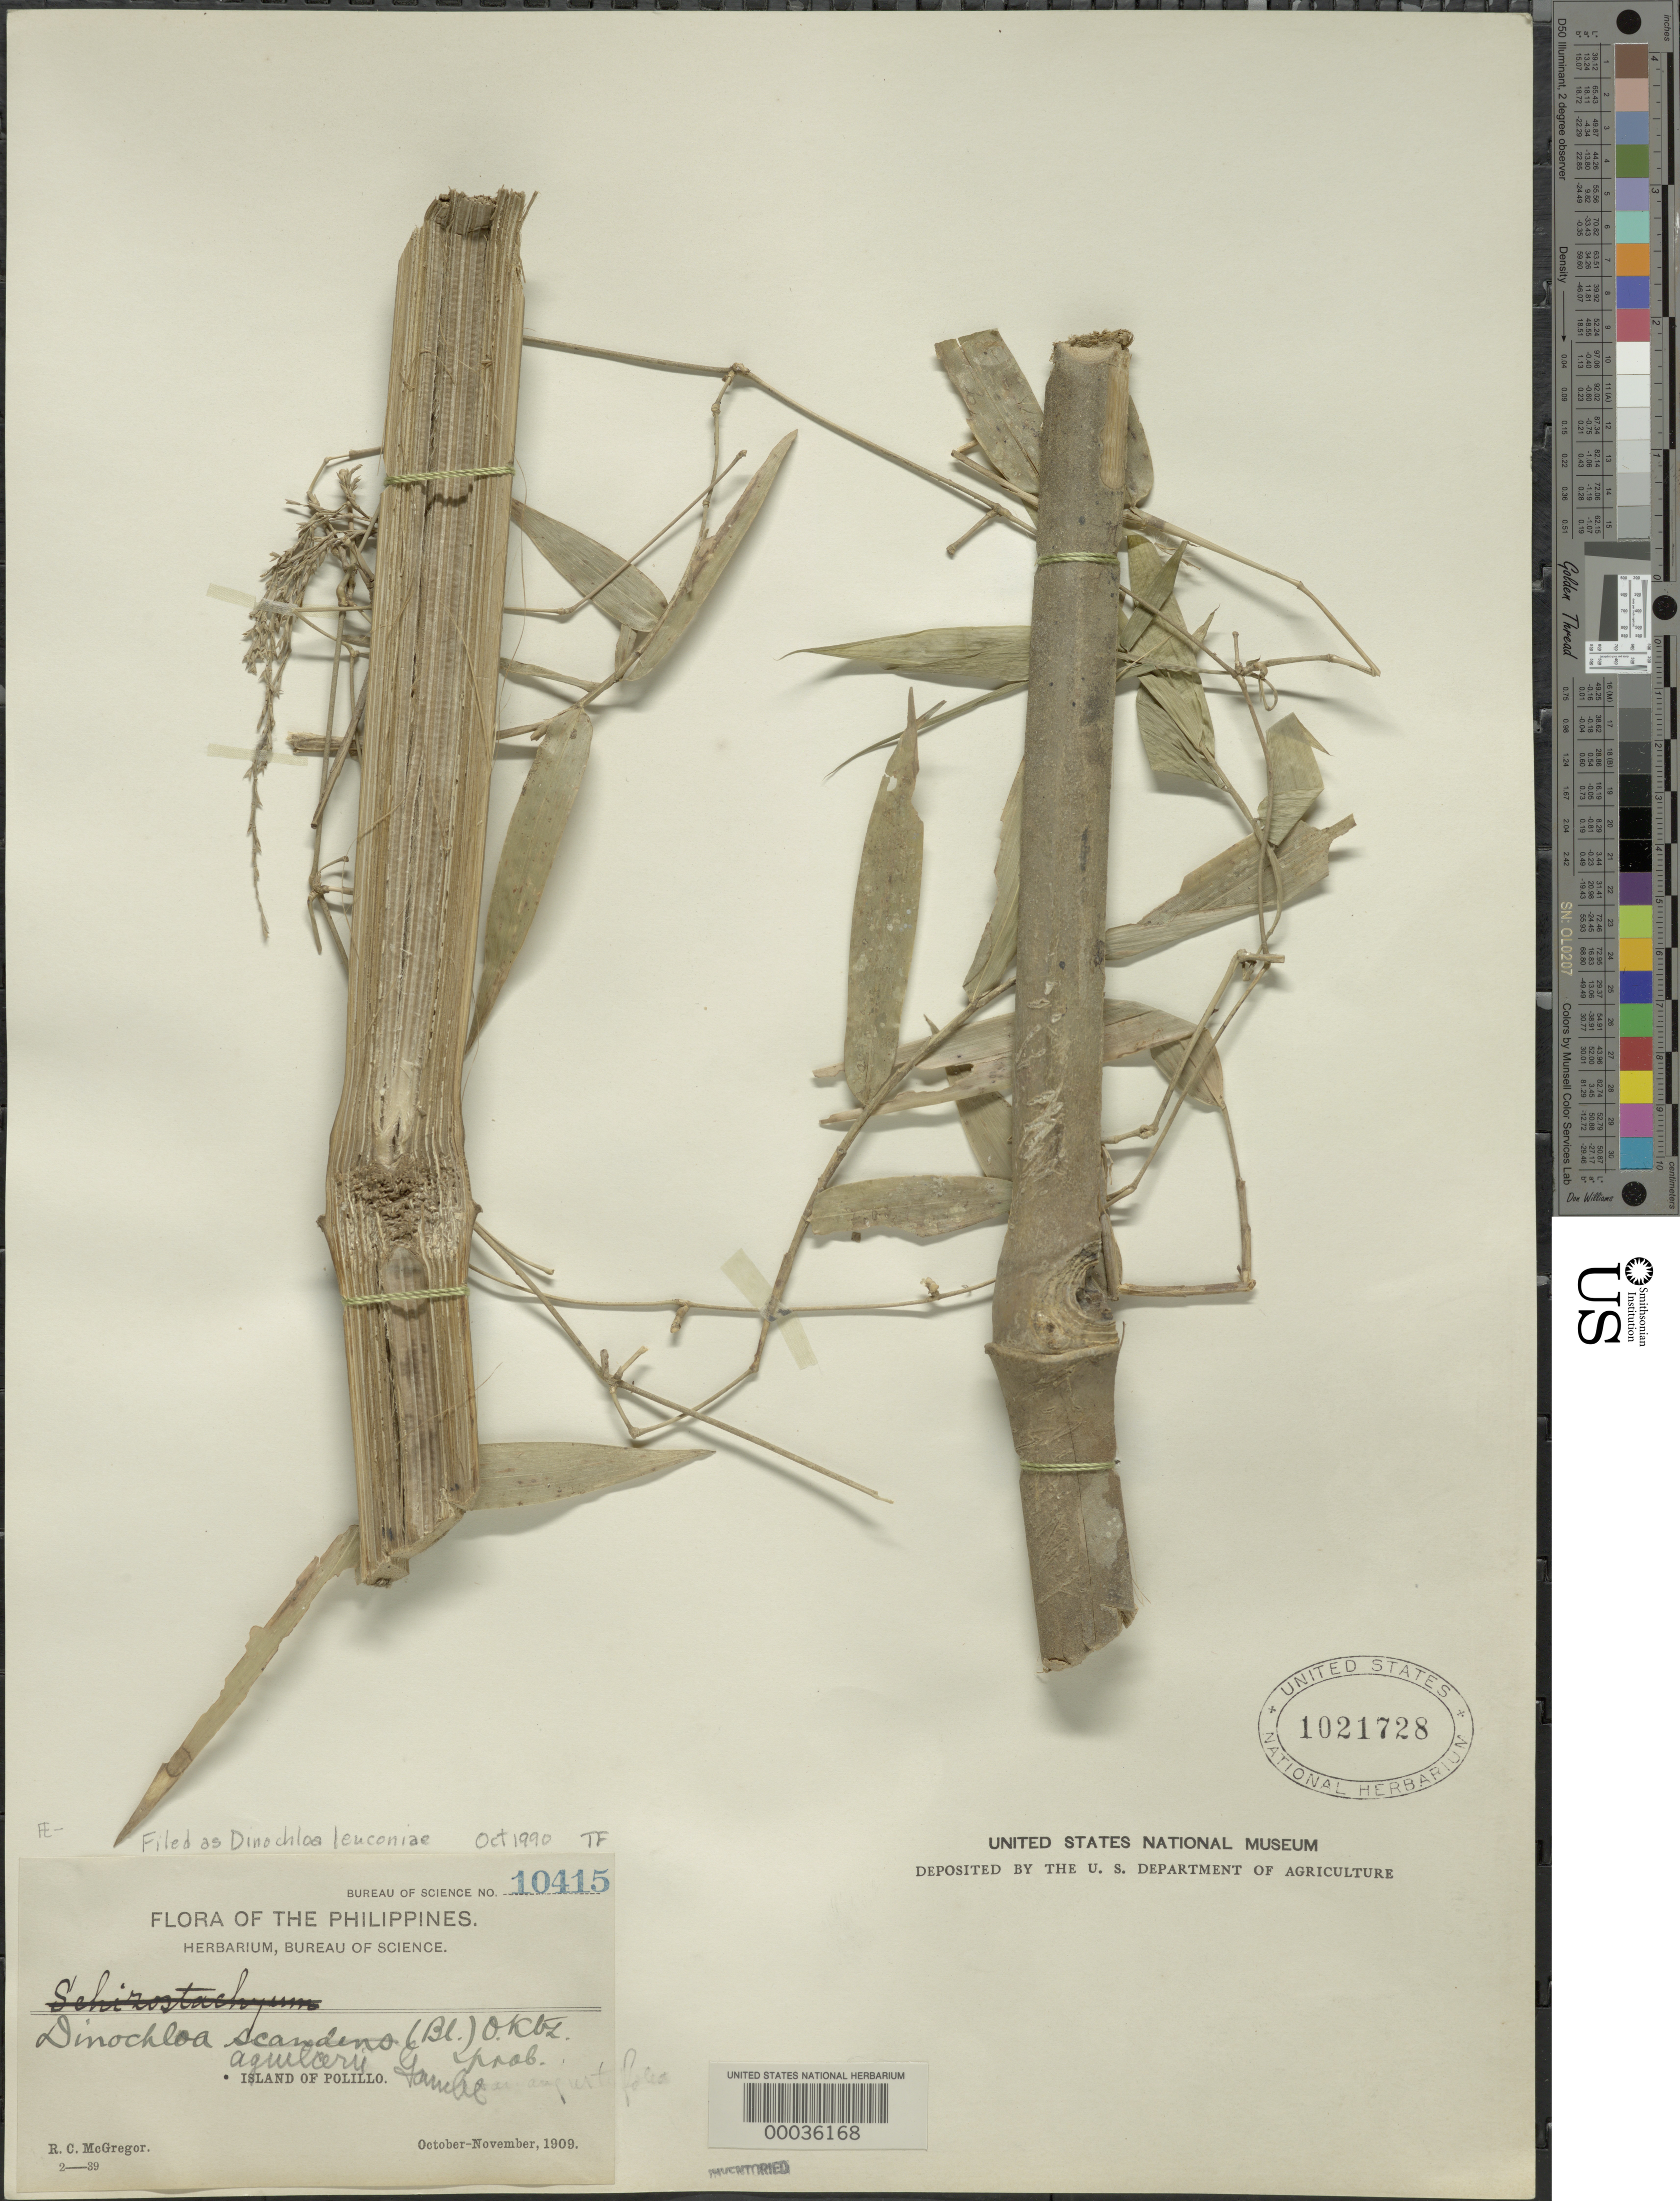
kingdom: Plantae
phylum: Tracheophyta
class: Liliopsida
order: Poales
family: Poaceae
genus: Dinochloa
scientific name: Dinochloa luconiae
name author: (Munro) Merr.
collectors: R. C. McGregor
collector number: Pbs 10415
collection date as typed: Oct 1909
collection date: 1909-10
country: Philippines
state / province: Calabarzon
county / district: Quezon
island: Polillo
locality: Island of polillo [Polillo Is.]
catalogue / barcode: US 1021728